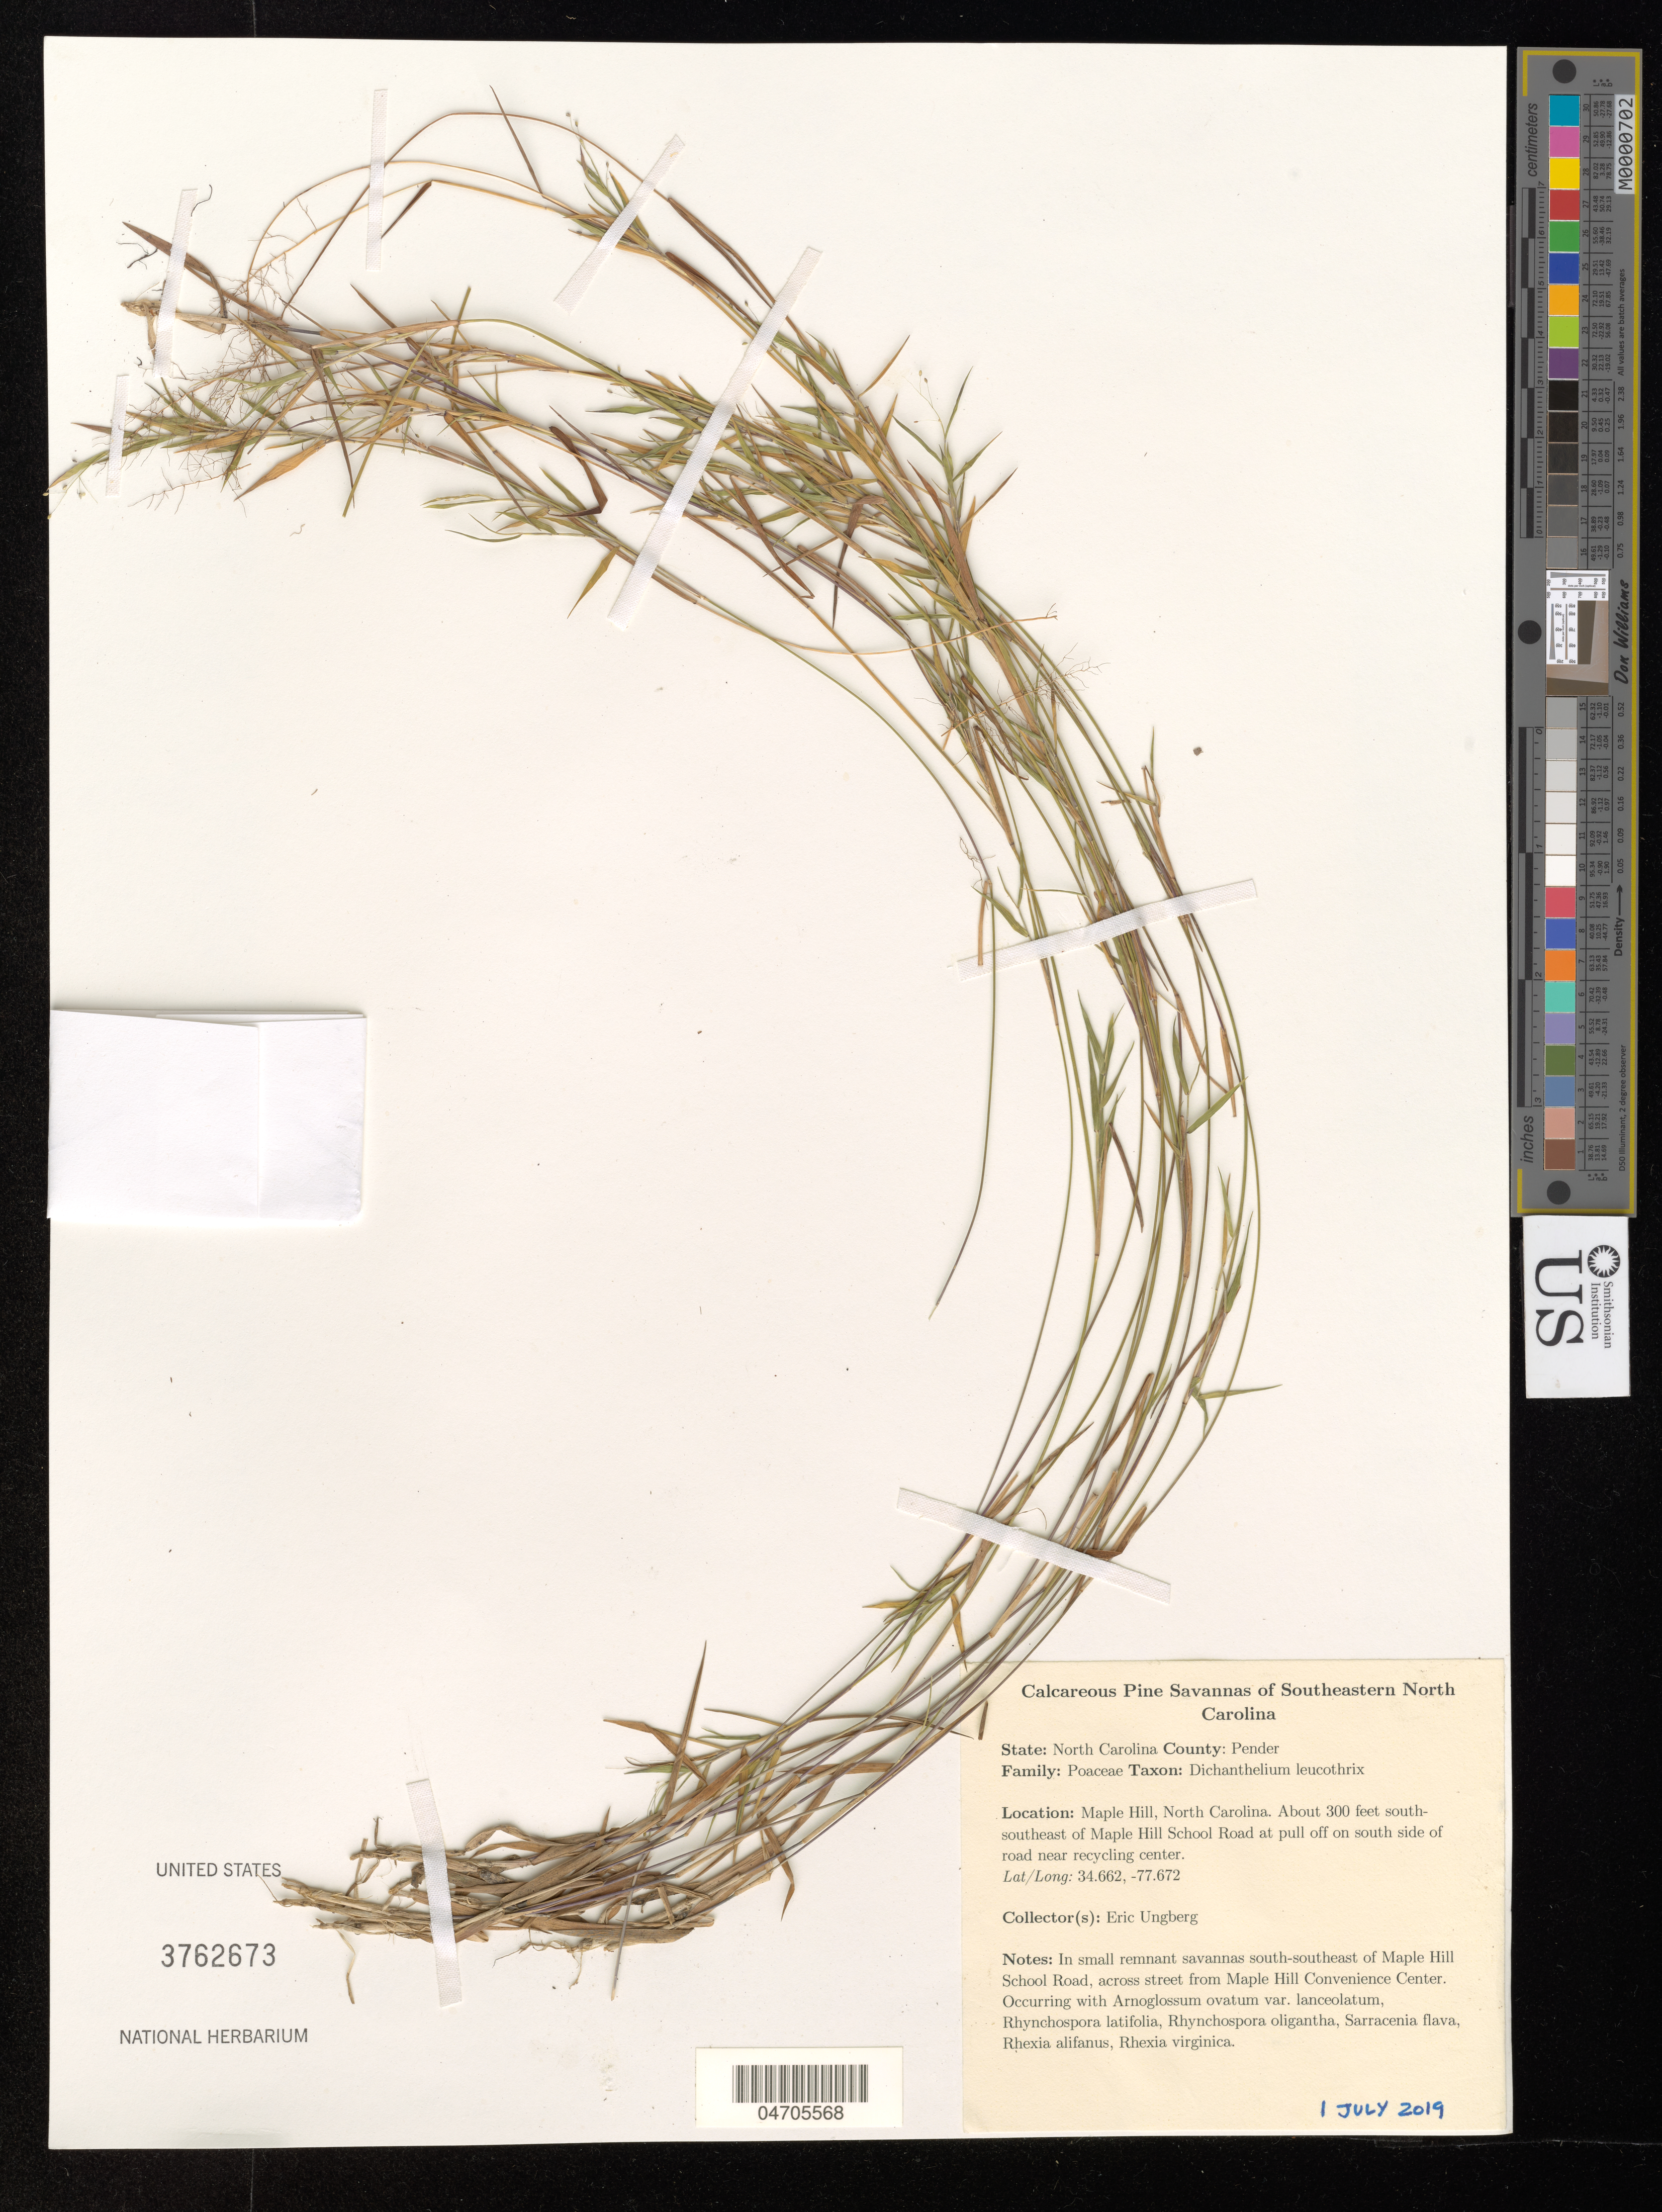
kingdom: Plantae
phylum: Tracheophyta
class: Liliopsida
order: Poales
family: Poaceae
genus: Dichanthelium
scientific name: Dichanthelium leucothrix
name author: (Nash) Freckmann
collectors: E. Ungberg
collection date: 2019-07-01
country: United States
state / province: North Carolina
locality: Calcareous Pine Savanna of Southeastern North Carolina. County: Pender. Maple Hill. About 300 feet southsoutheast of Maple Hill School Road at pull off on south side of road near recycling center. In small remant savannas south-southeast of Maple Hill School Road, across street from Maple Hill Convenience Center.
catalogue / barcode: US 3762673